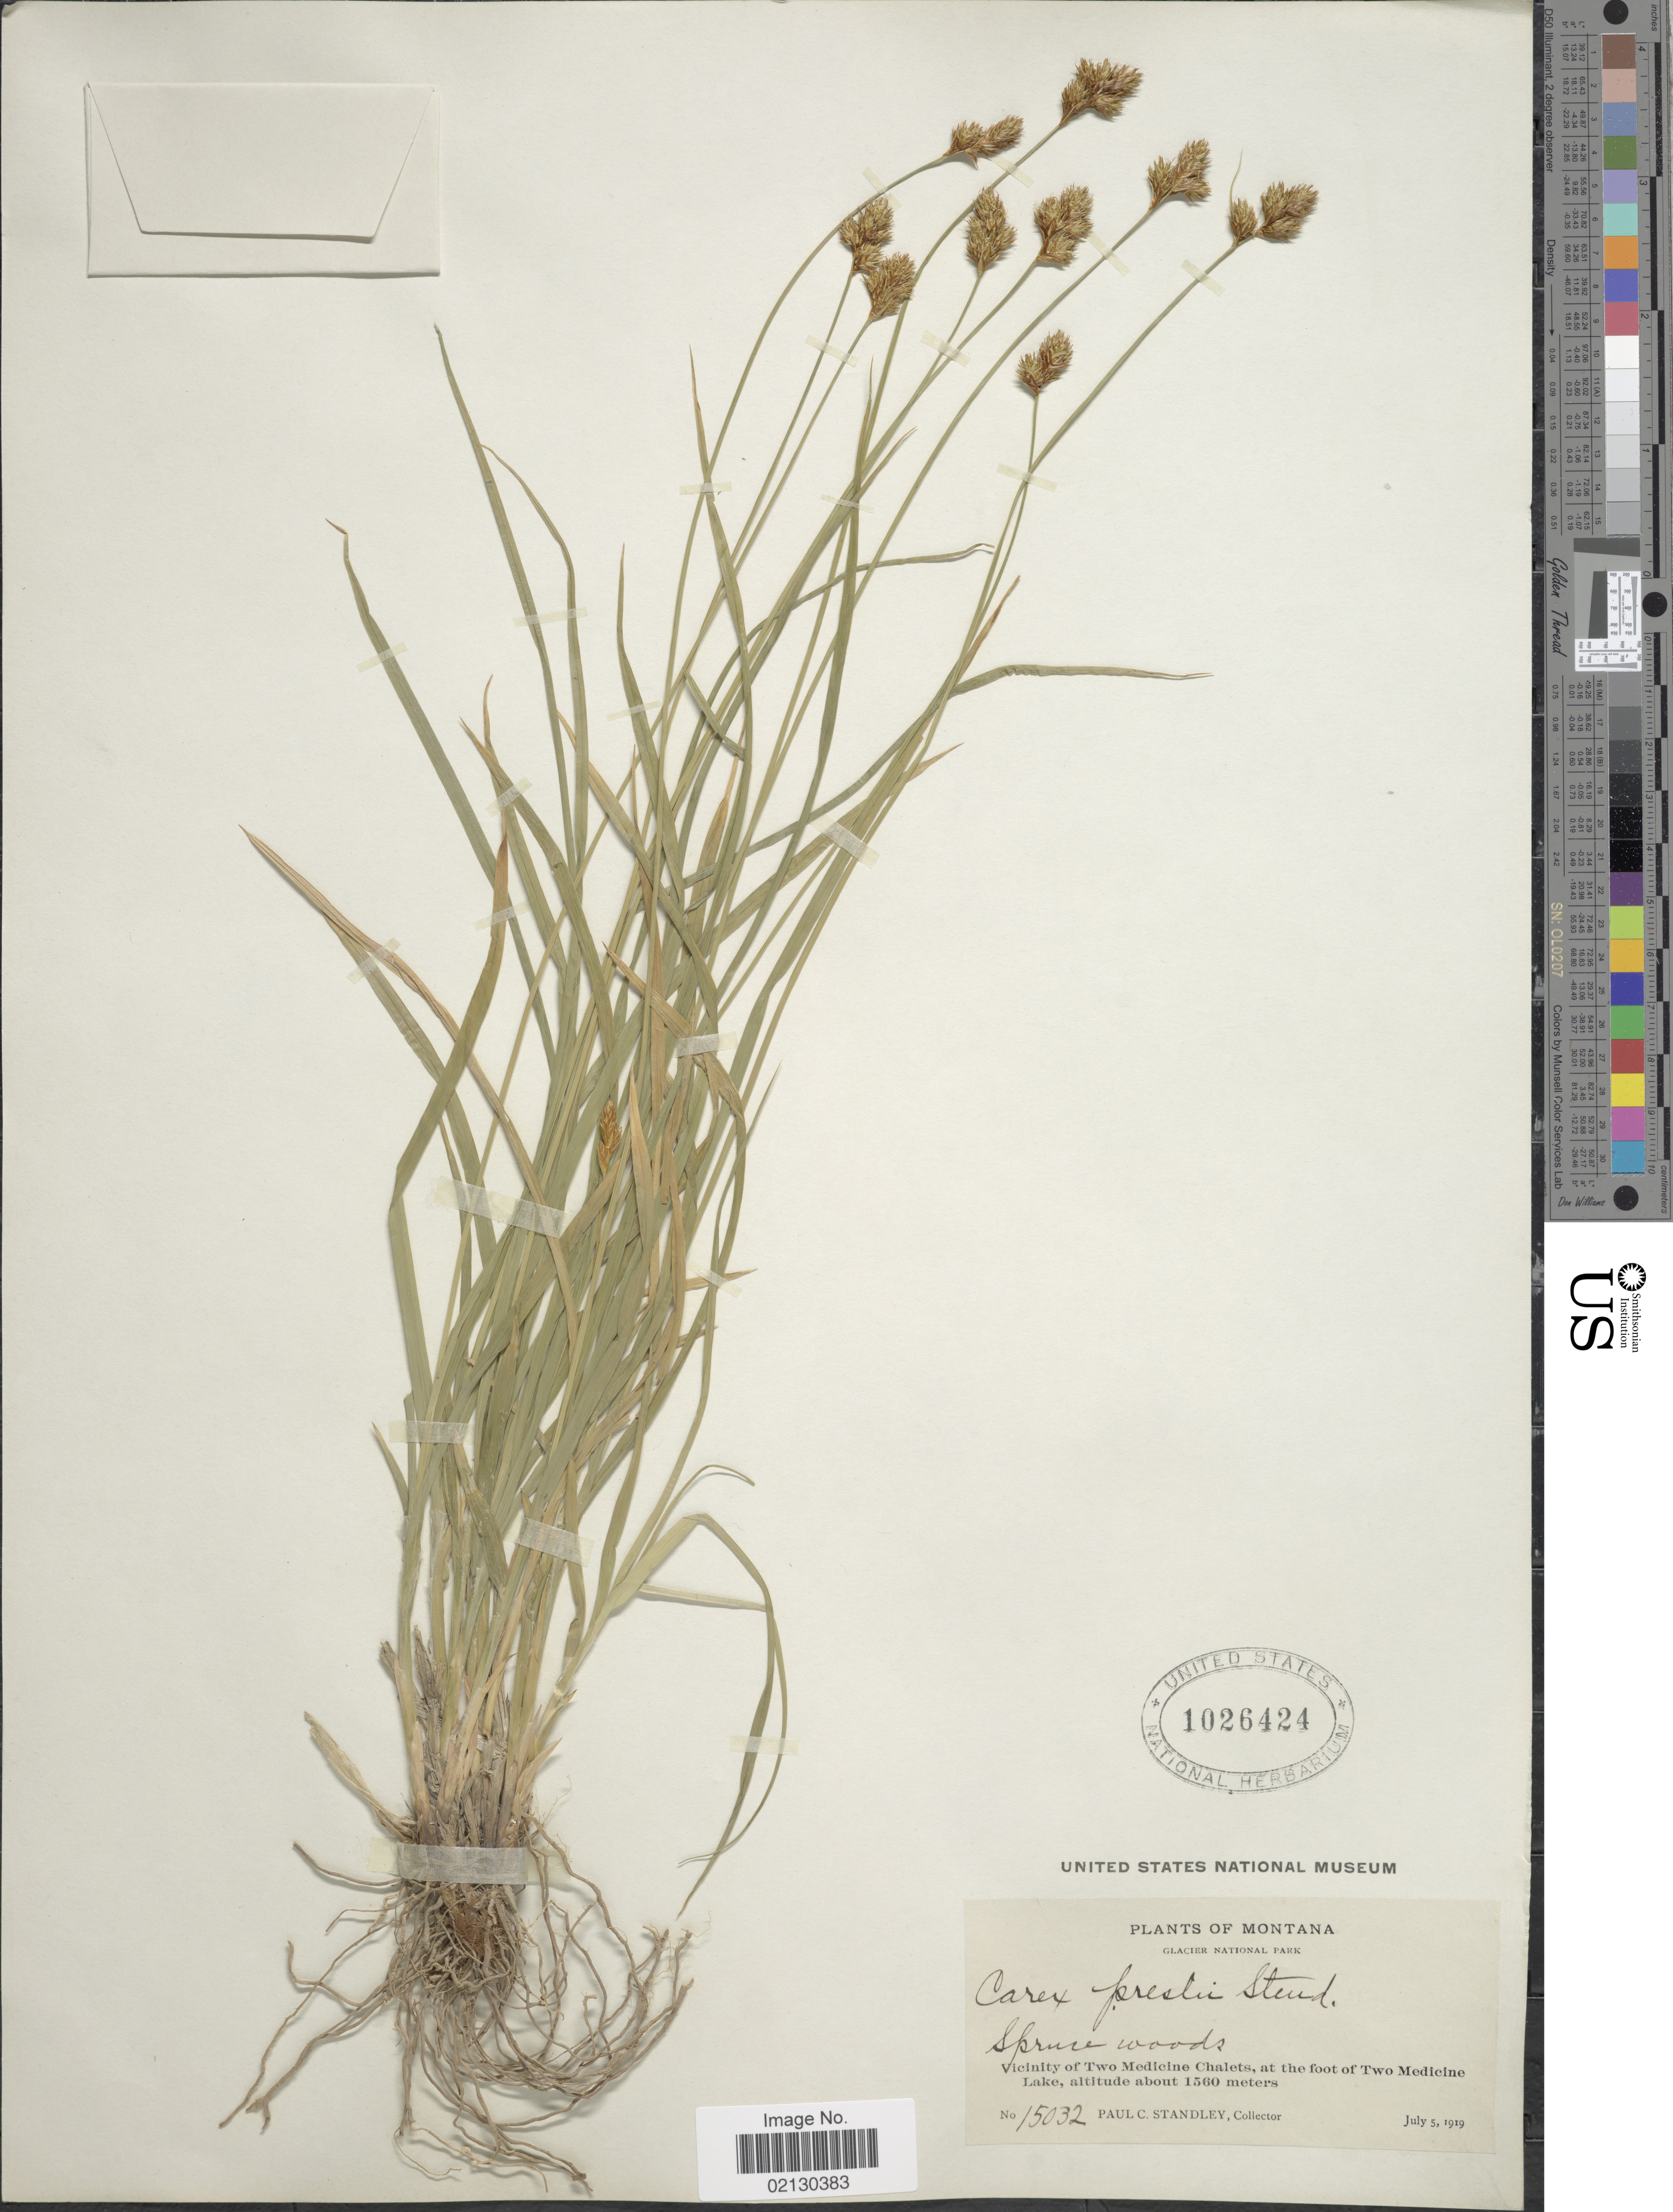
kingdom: Plantae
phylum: Tracheophyta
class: Liliopsida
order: Poales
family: Cyperaceae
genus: Carex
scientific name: Carex preslii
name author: Steud.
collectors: P. C. Standley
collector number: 15032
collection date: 1919-07-05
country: United States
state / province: Montana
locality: Glacier National Park. Vicinity of Two Medicine Chalets, at the foot of Two Medicine Lake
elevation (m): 1560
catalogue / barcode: US 1026424